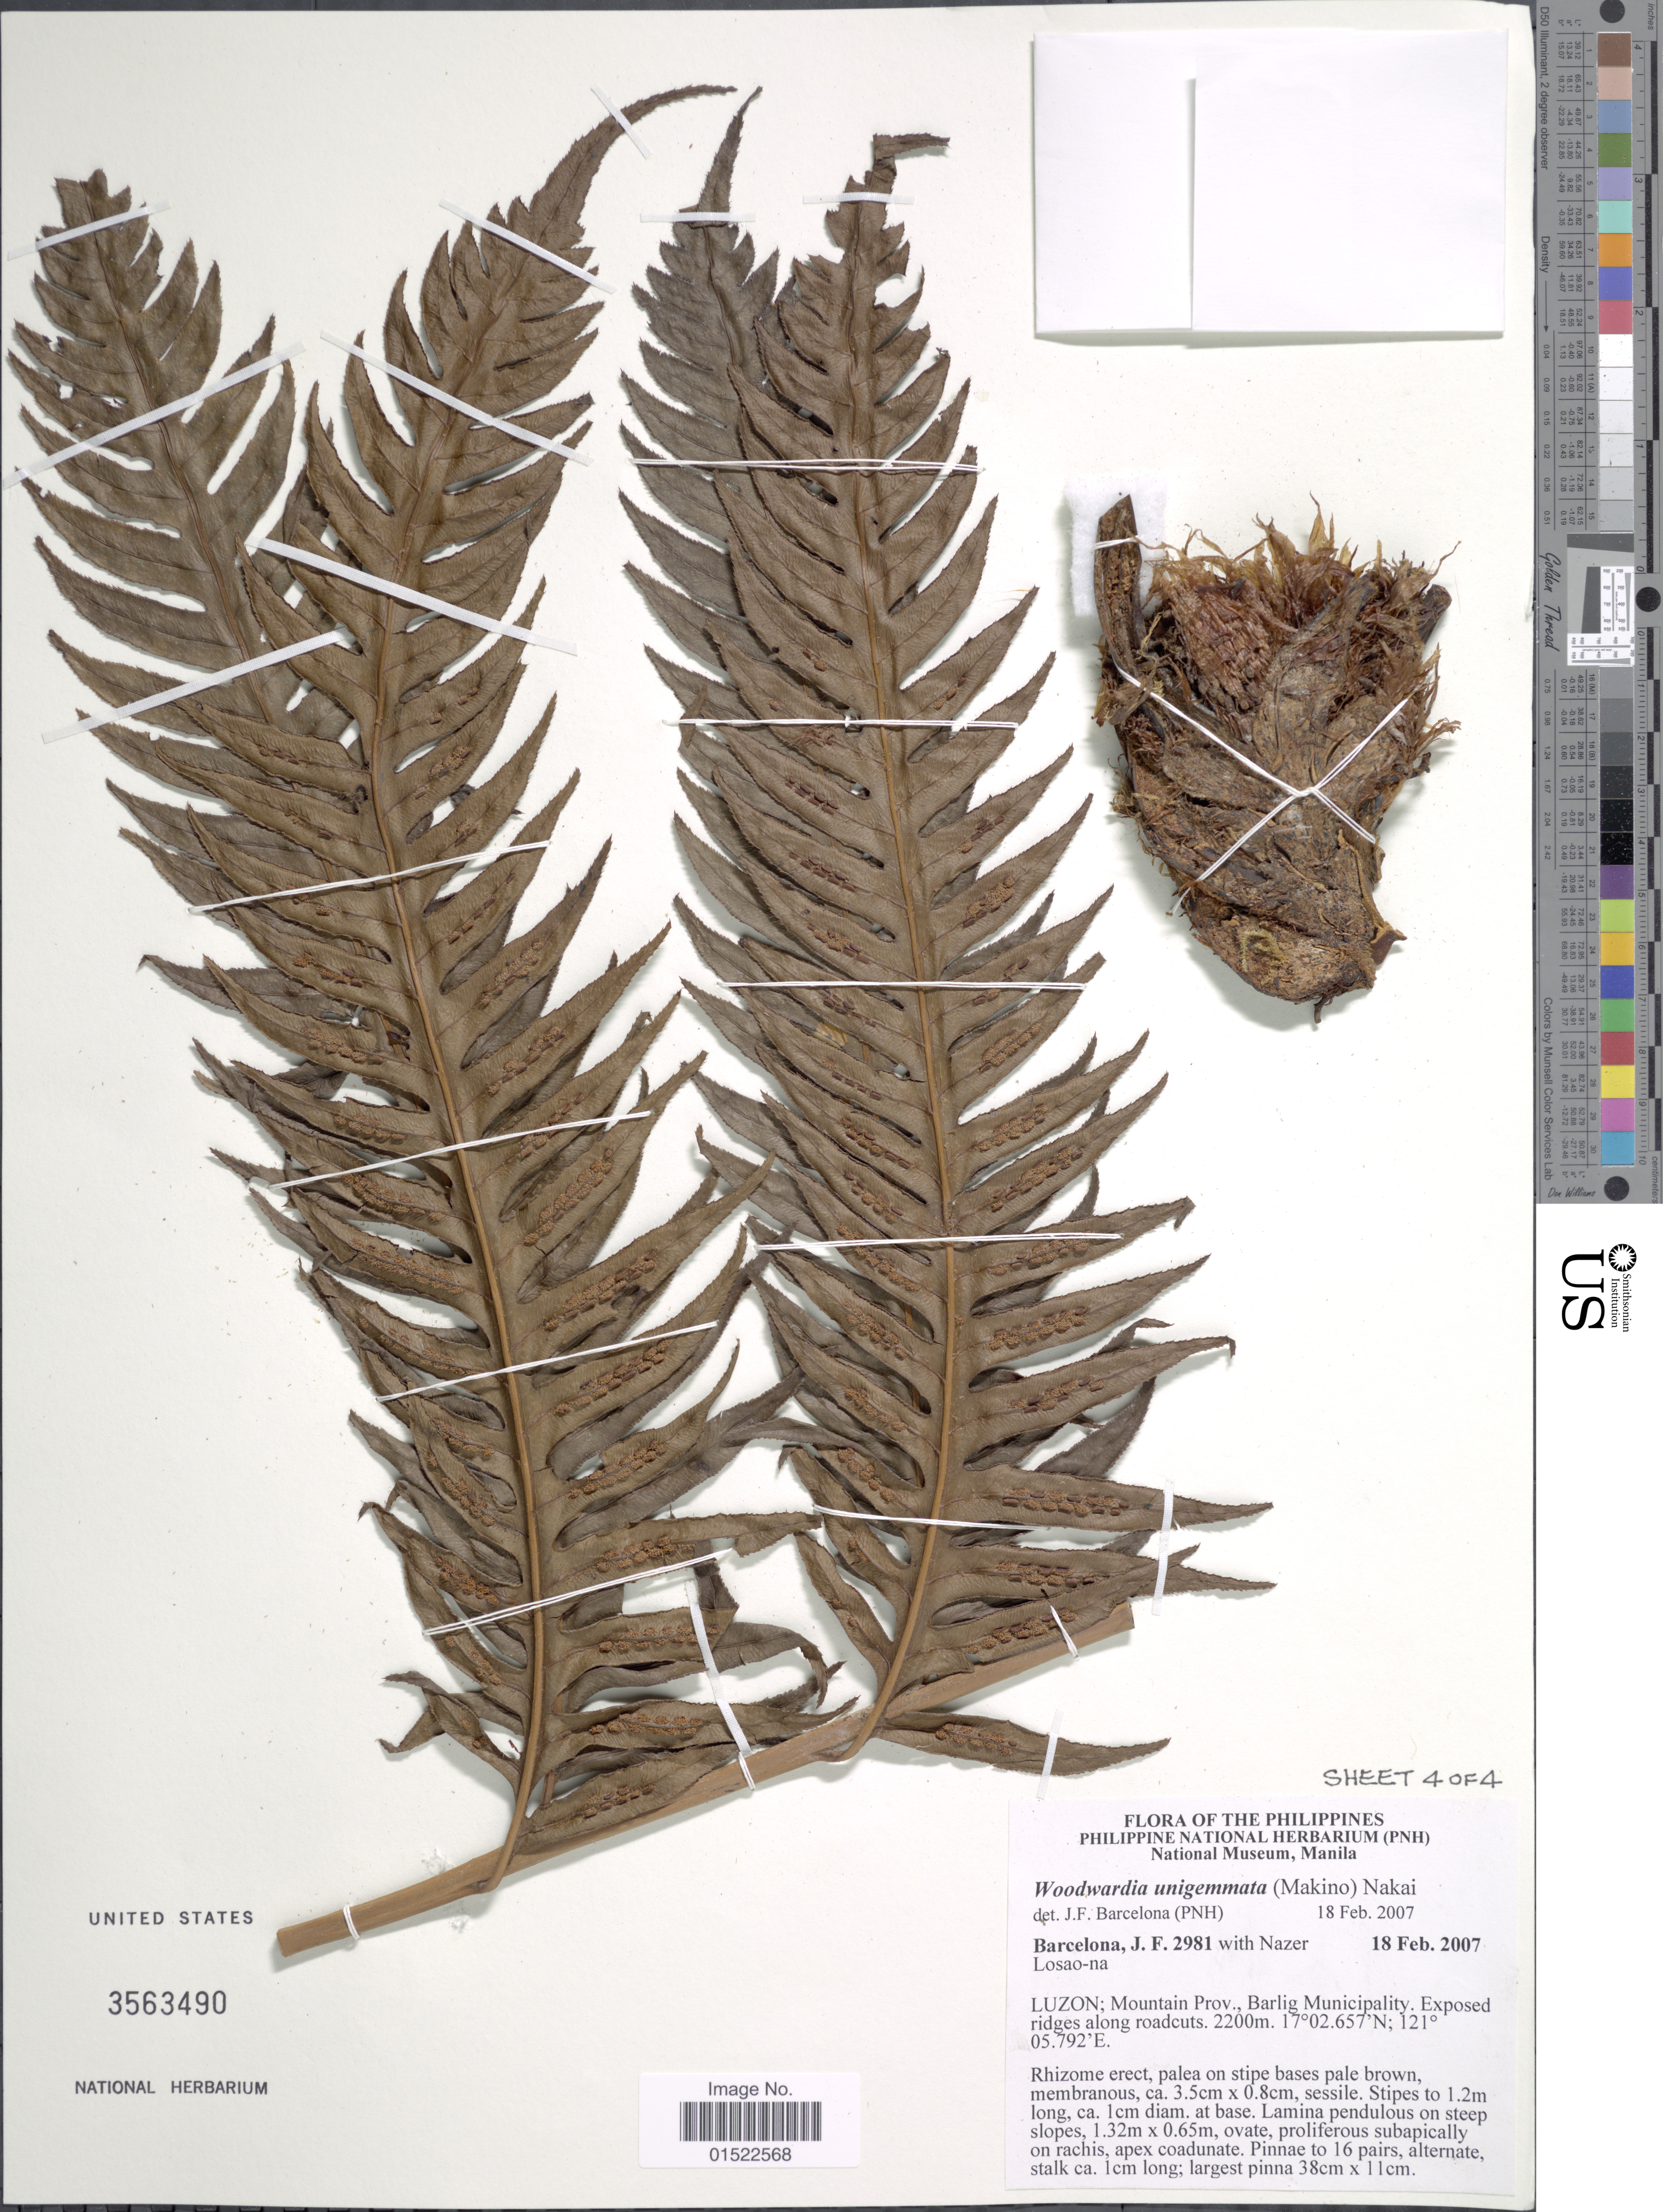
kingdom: Plantae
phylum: Tracheophyta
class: Polypodiopsida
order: Polypodiales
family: Blechnaceae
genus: Woodwardia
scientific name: Woodwardia unigemmata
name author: (Makino) Nakai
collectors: J. F. Barcelona & N. Losao-na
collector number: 2981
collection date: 2007-02-18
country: Philippines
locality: Luzon: Mountain Prov., Barlig Municipality, Exposed ridges along roadcuts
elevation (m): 2200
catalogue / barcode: US 3563490